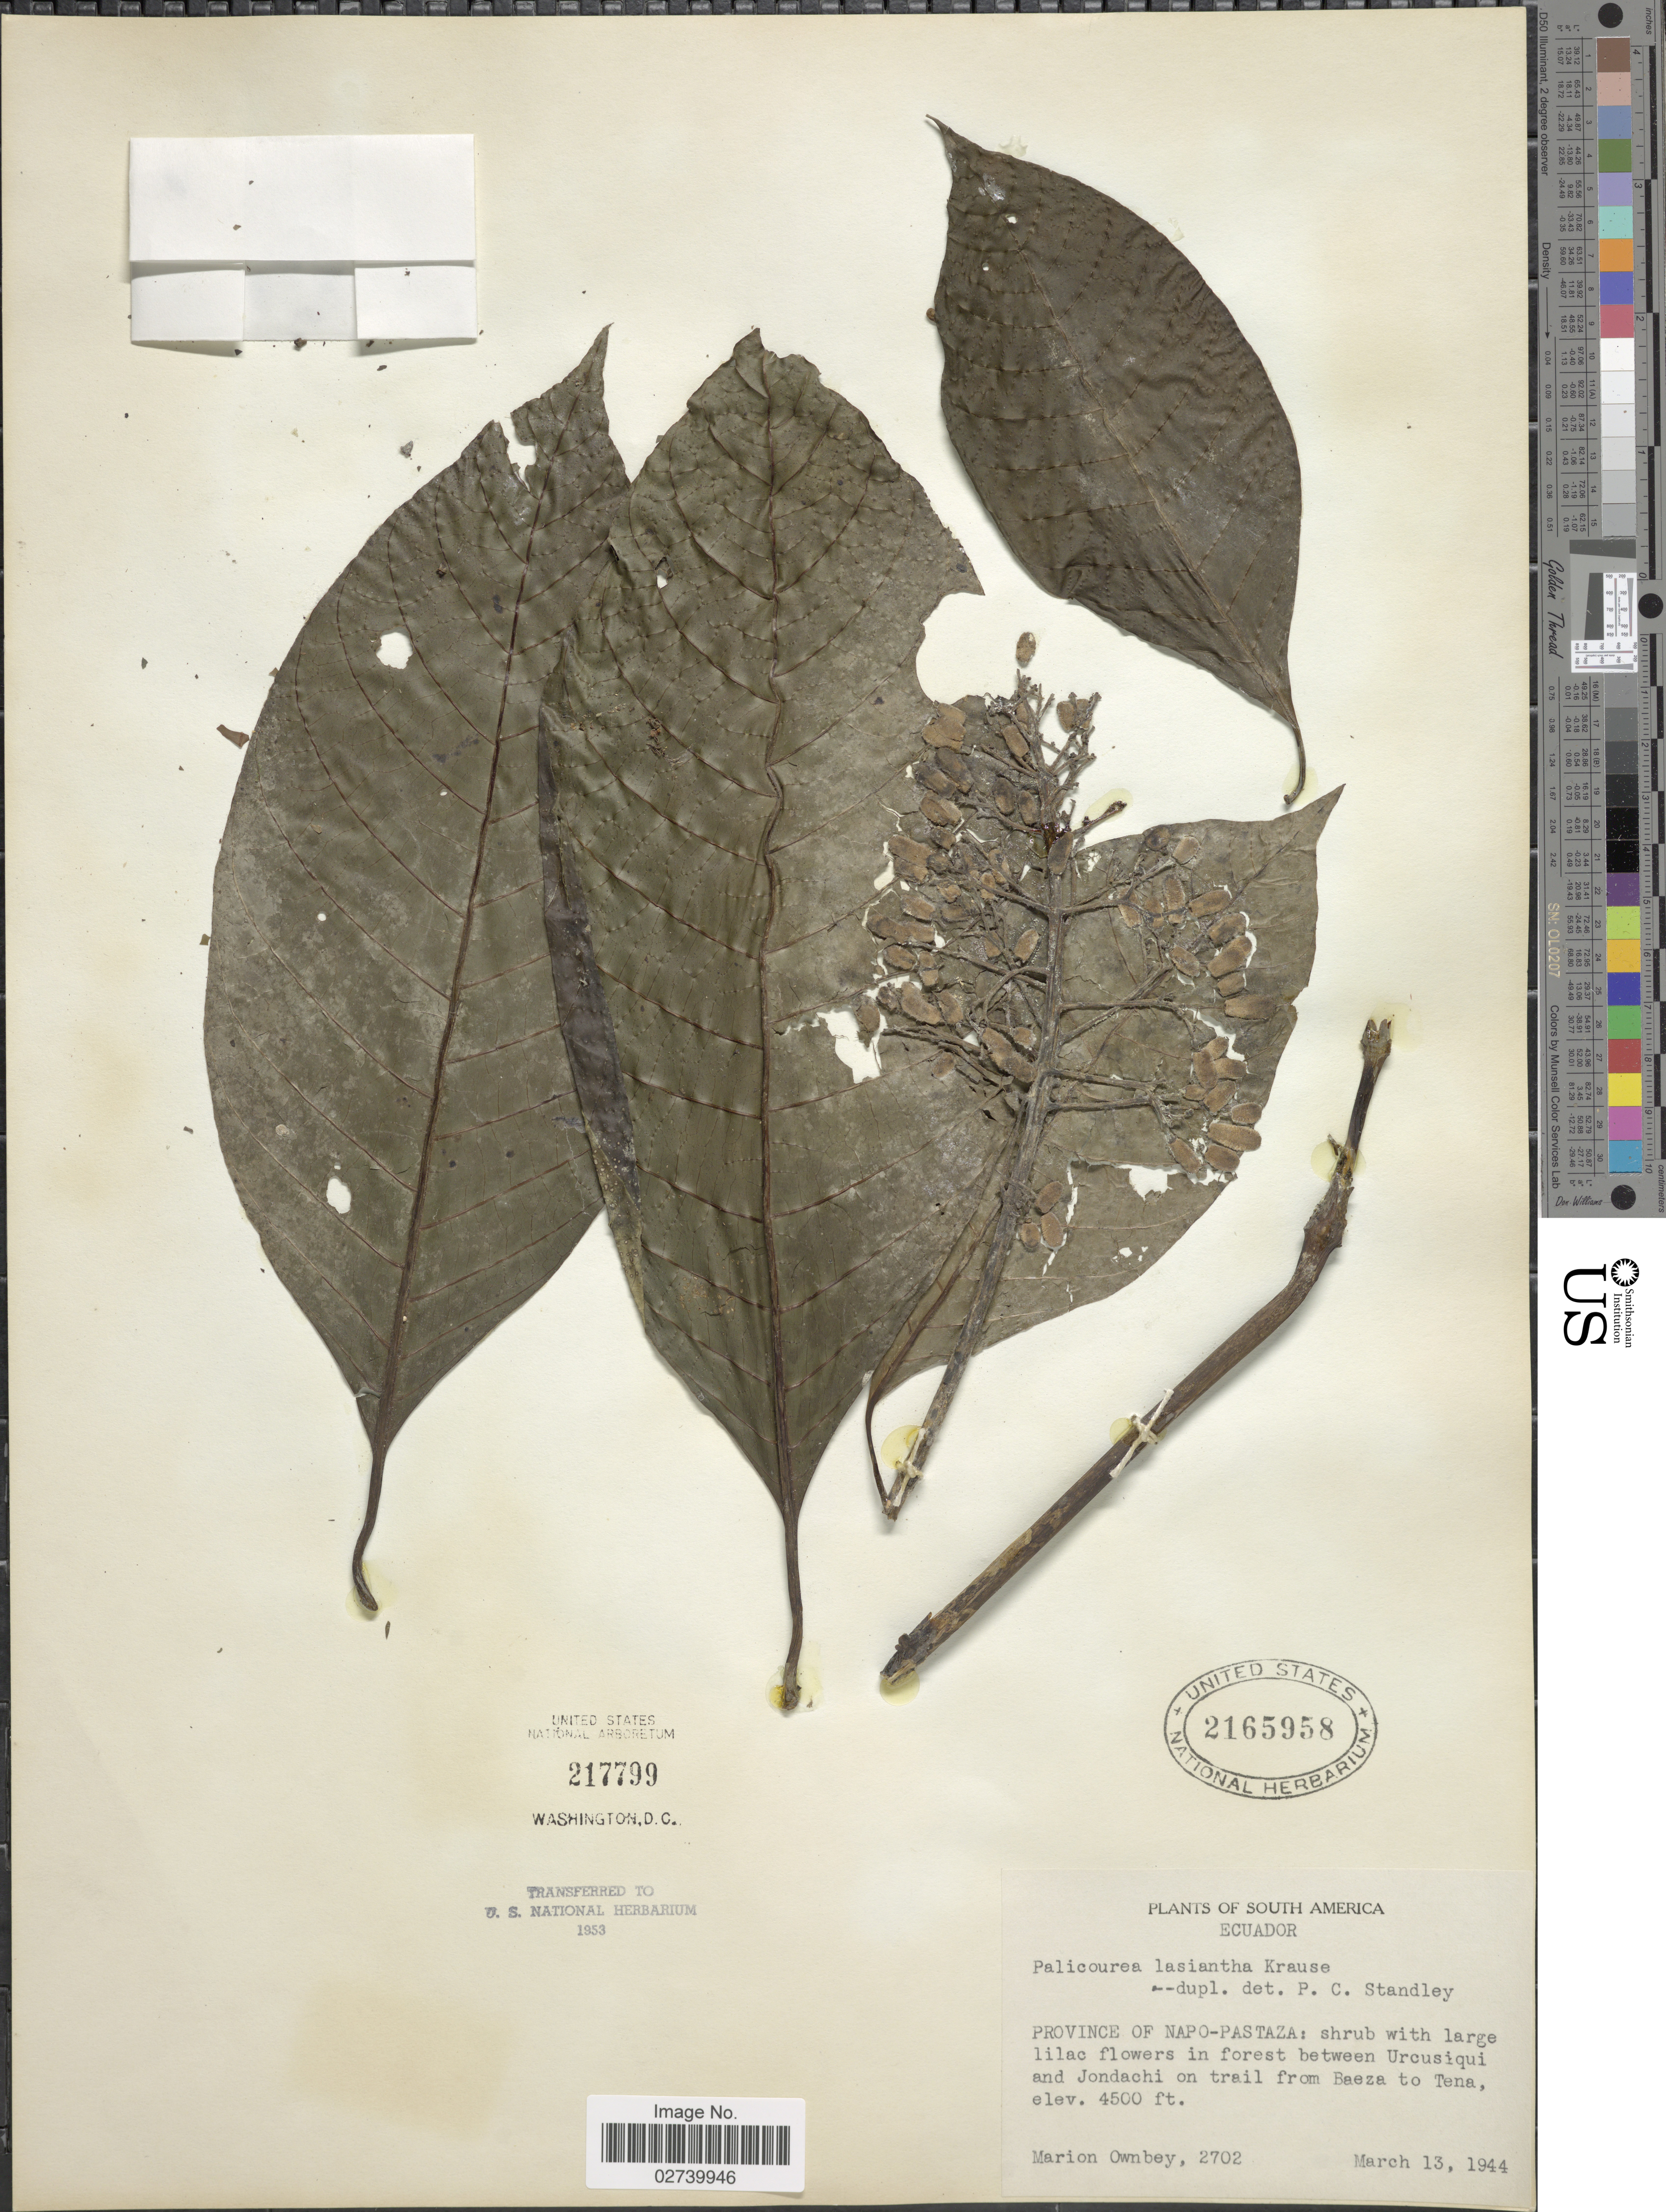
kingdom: Plantae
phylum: Tracheophyta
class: Magnoliopsida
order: Gentianales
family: Rubiaceae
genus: Palicourea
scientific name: Palicourea lasiantha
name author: Krause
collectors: F. M. Ownbey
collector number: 2702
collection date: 1944-03-13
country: Ecuador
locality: Prov. Napo-Pastaza: between Urcusiqui and Jondachi on trail from Baeza to Tena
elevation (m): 1372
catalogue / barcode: US 2165958